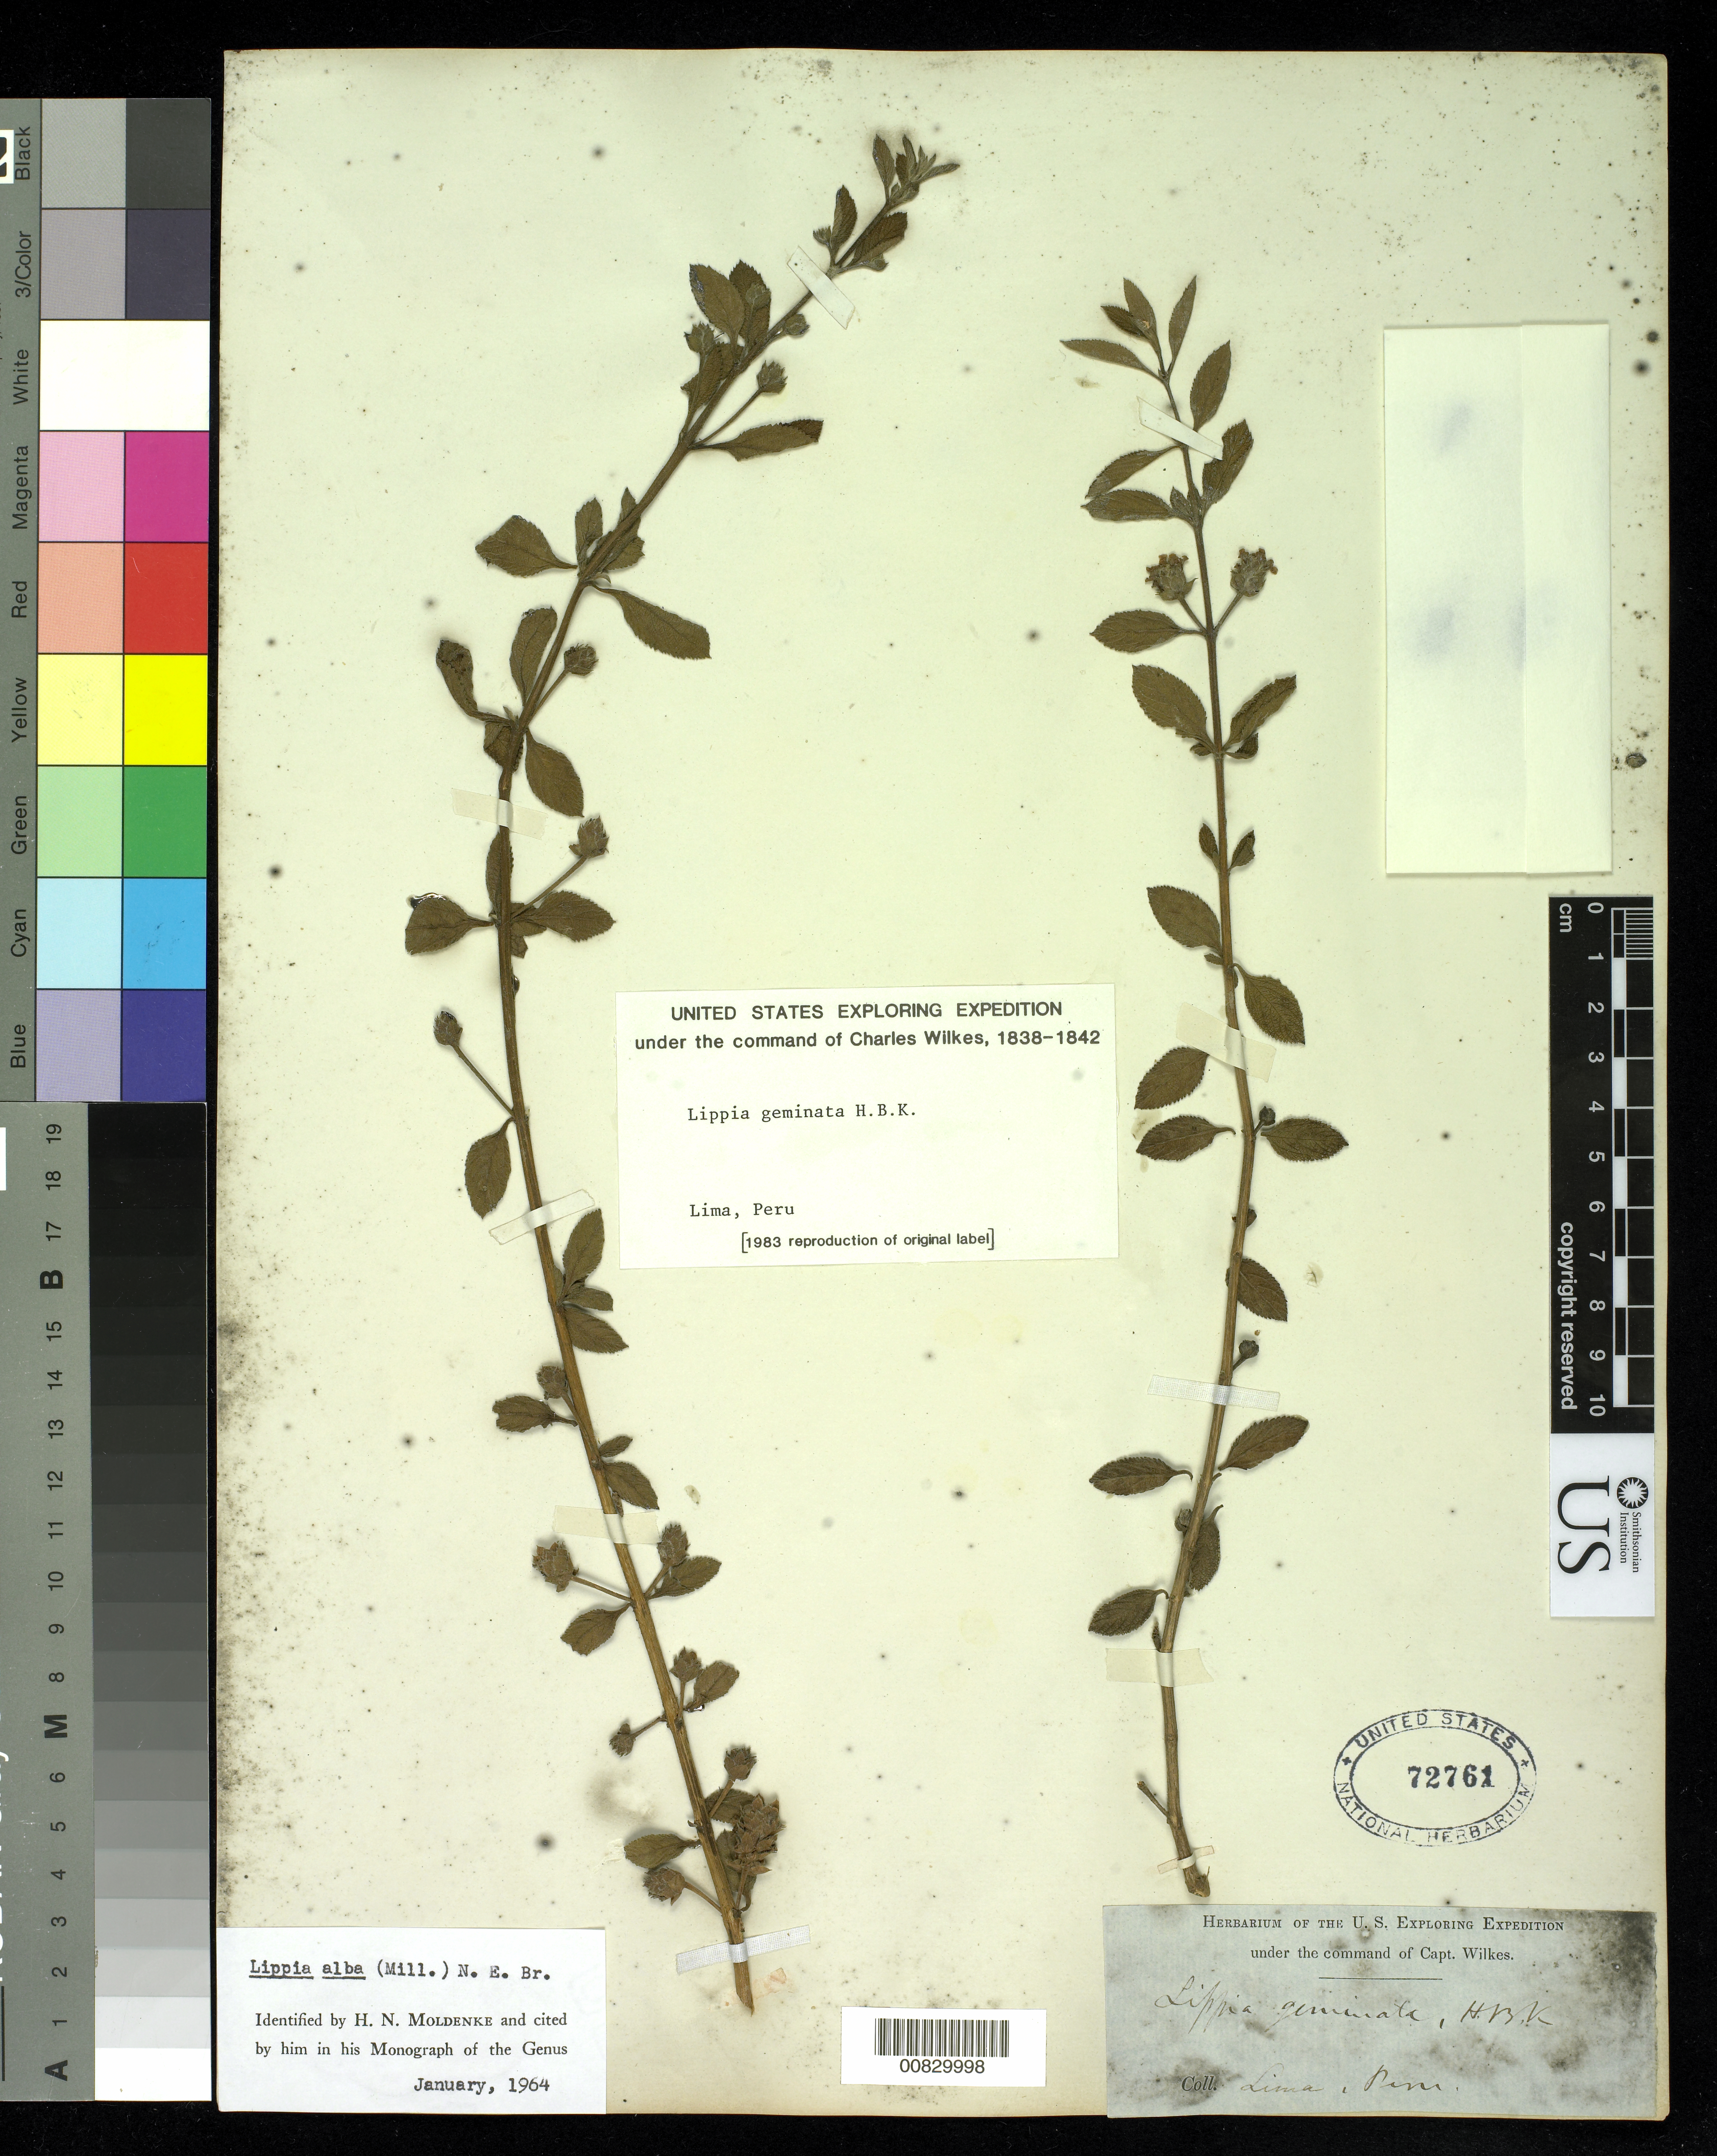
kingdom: Plantae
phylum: Tracheophyta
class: Magnoliopsida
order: Lamiales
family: Verbenaceae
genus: Lippia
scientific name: Lippia alba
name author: (Mill.) N.E. Br. ex Britton & P. Wilson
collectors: Wilkes Explor. Exped.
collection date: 1838/1842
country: Peru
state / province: Lima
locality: Lima, Peru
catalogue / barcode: US 72761